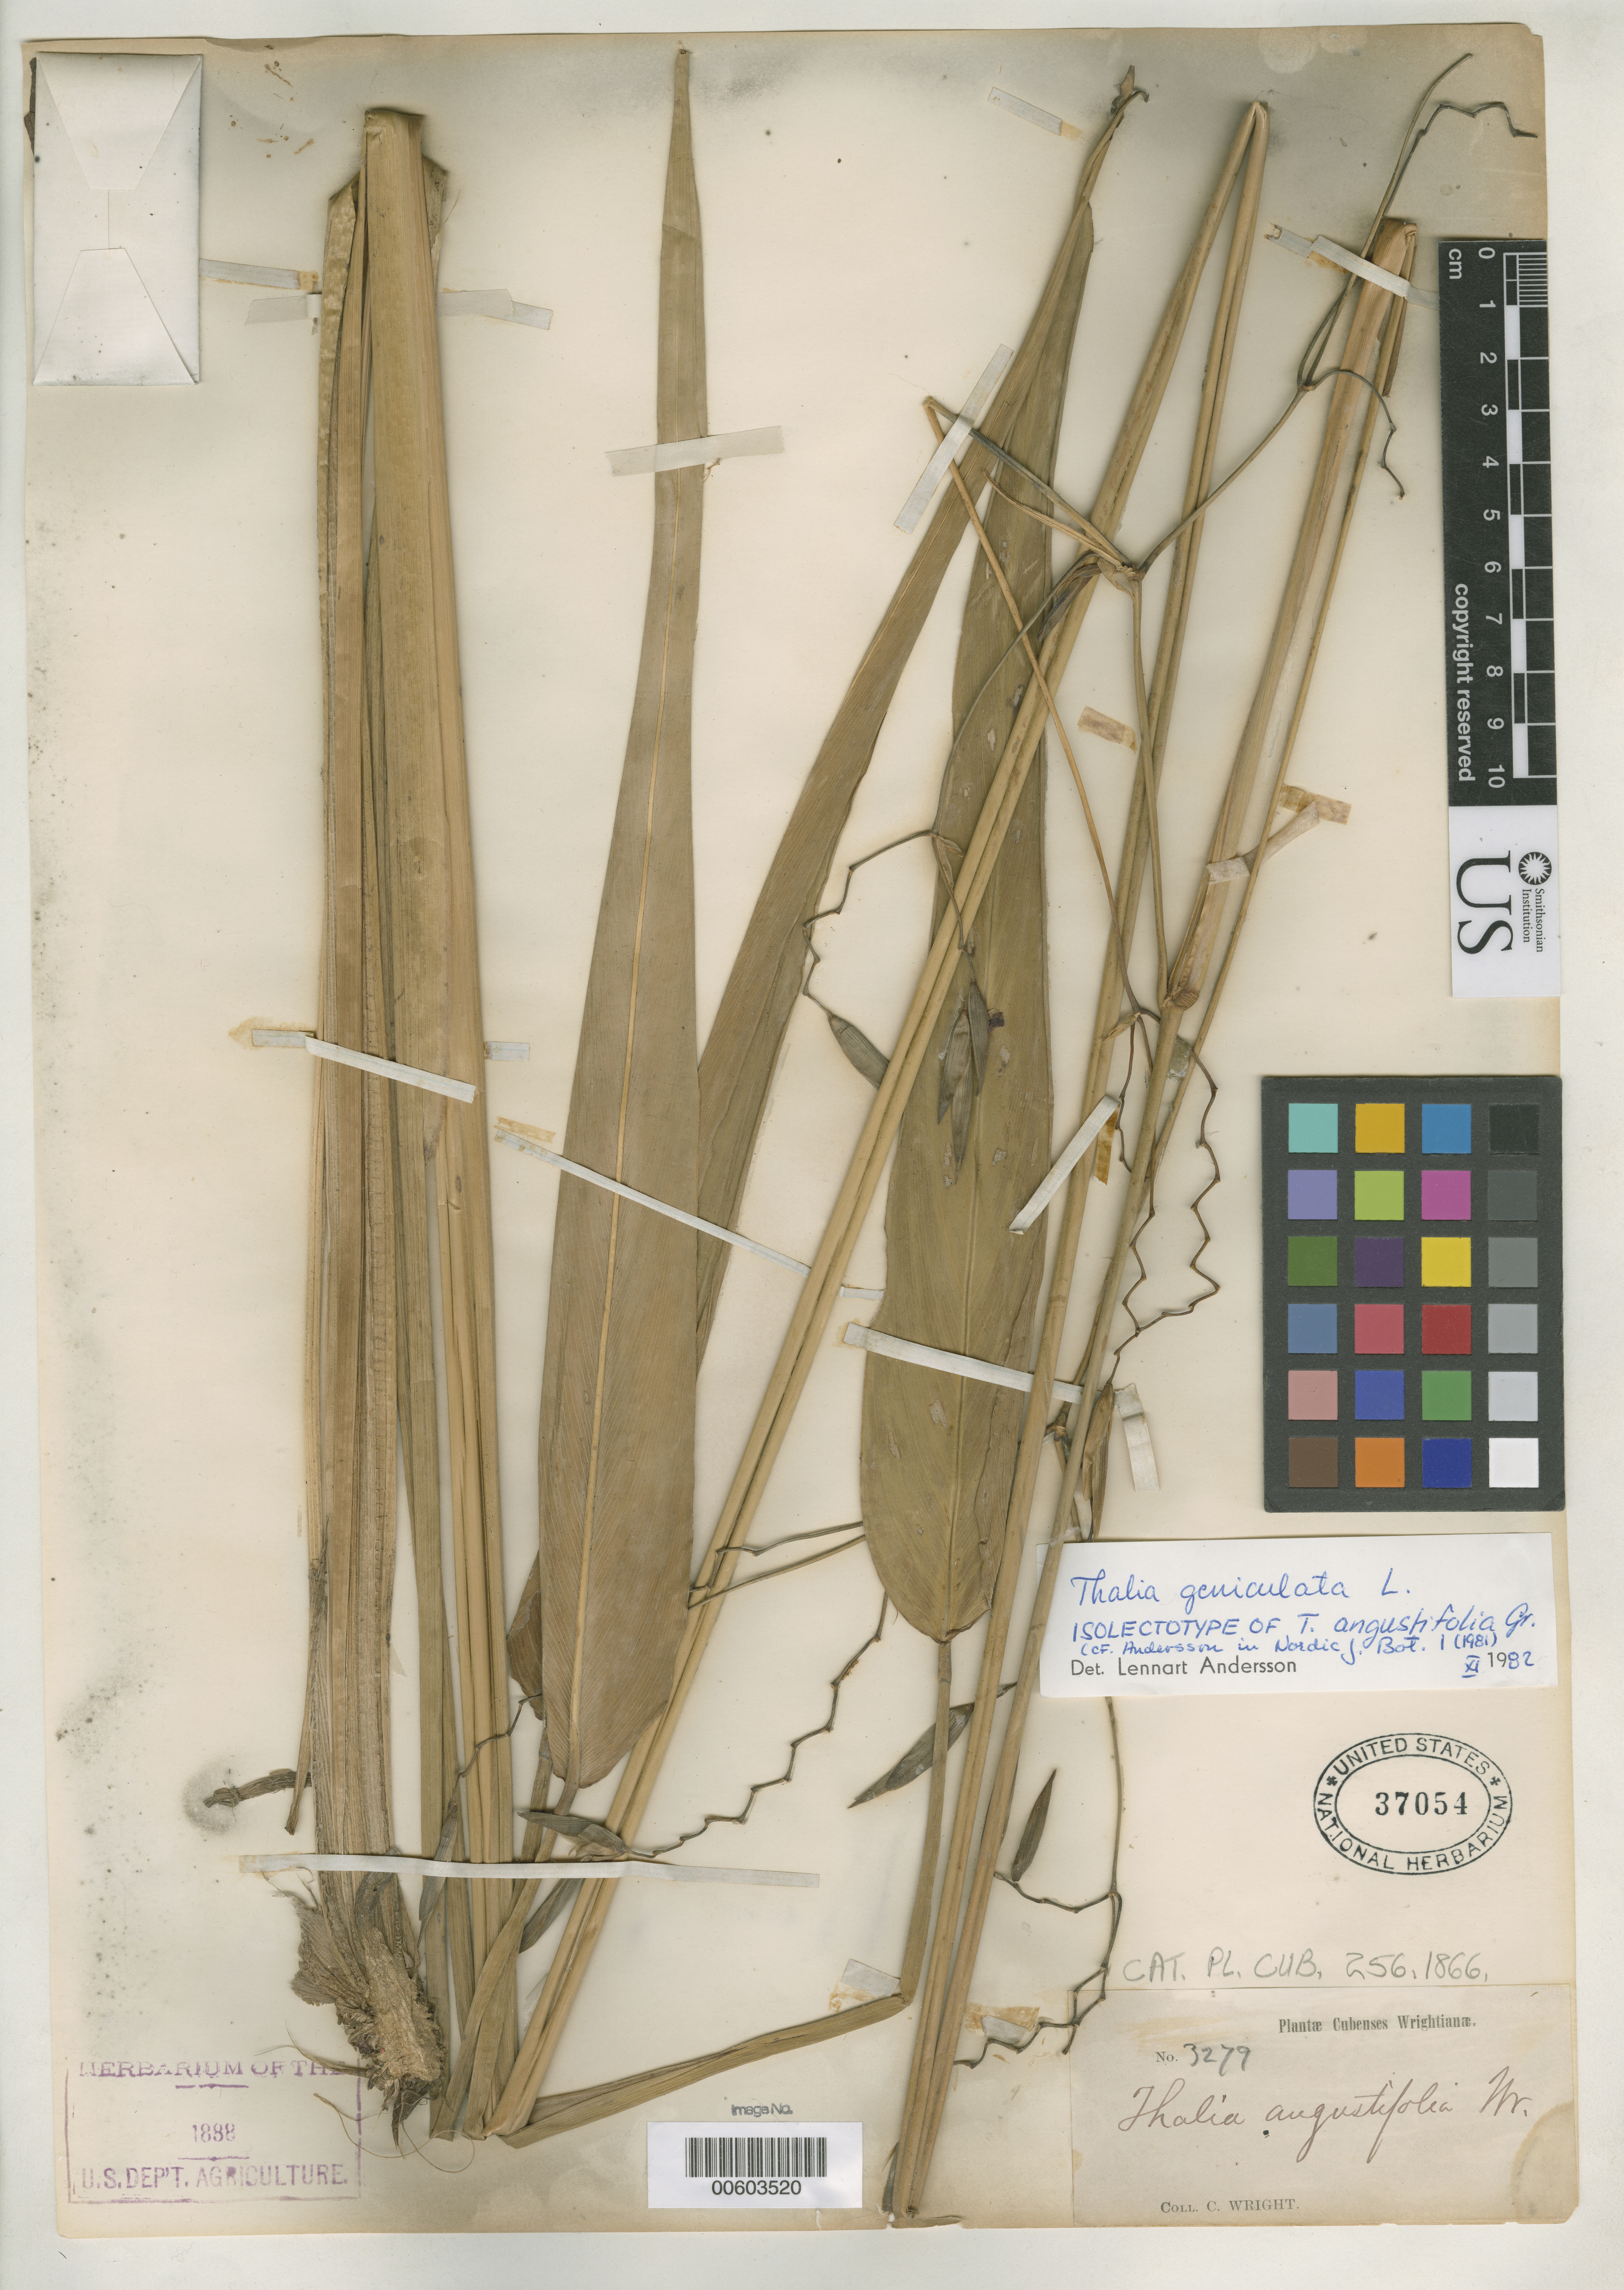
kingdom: Plantae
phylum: Tracheophyta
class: Liliopsida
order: Zingiberales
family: Marantaceae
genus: Thalia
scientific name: Thalia angustifolia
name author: C. Wright in Griseb.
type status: Isolectotype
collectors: C. Wright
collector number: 3279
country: Cuba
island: Greater Antilles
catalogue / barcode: US 37054